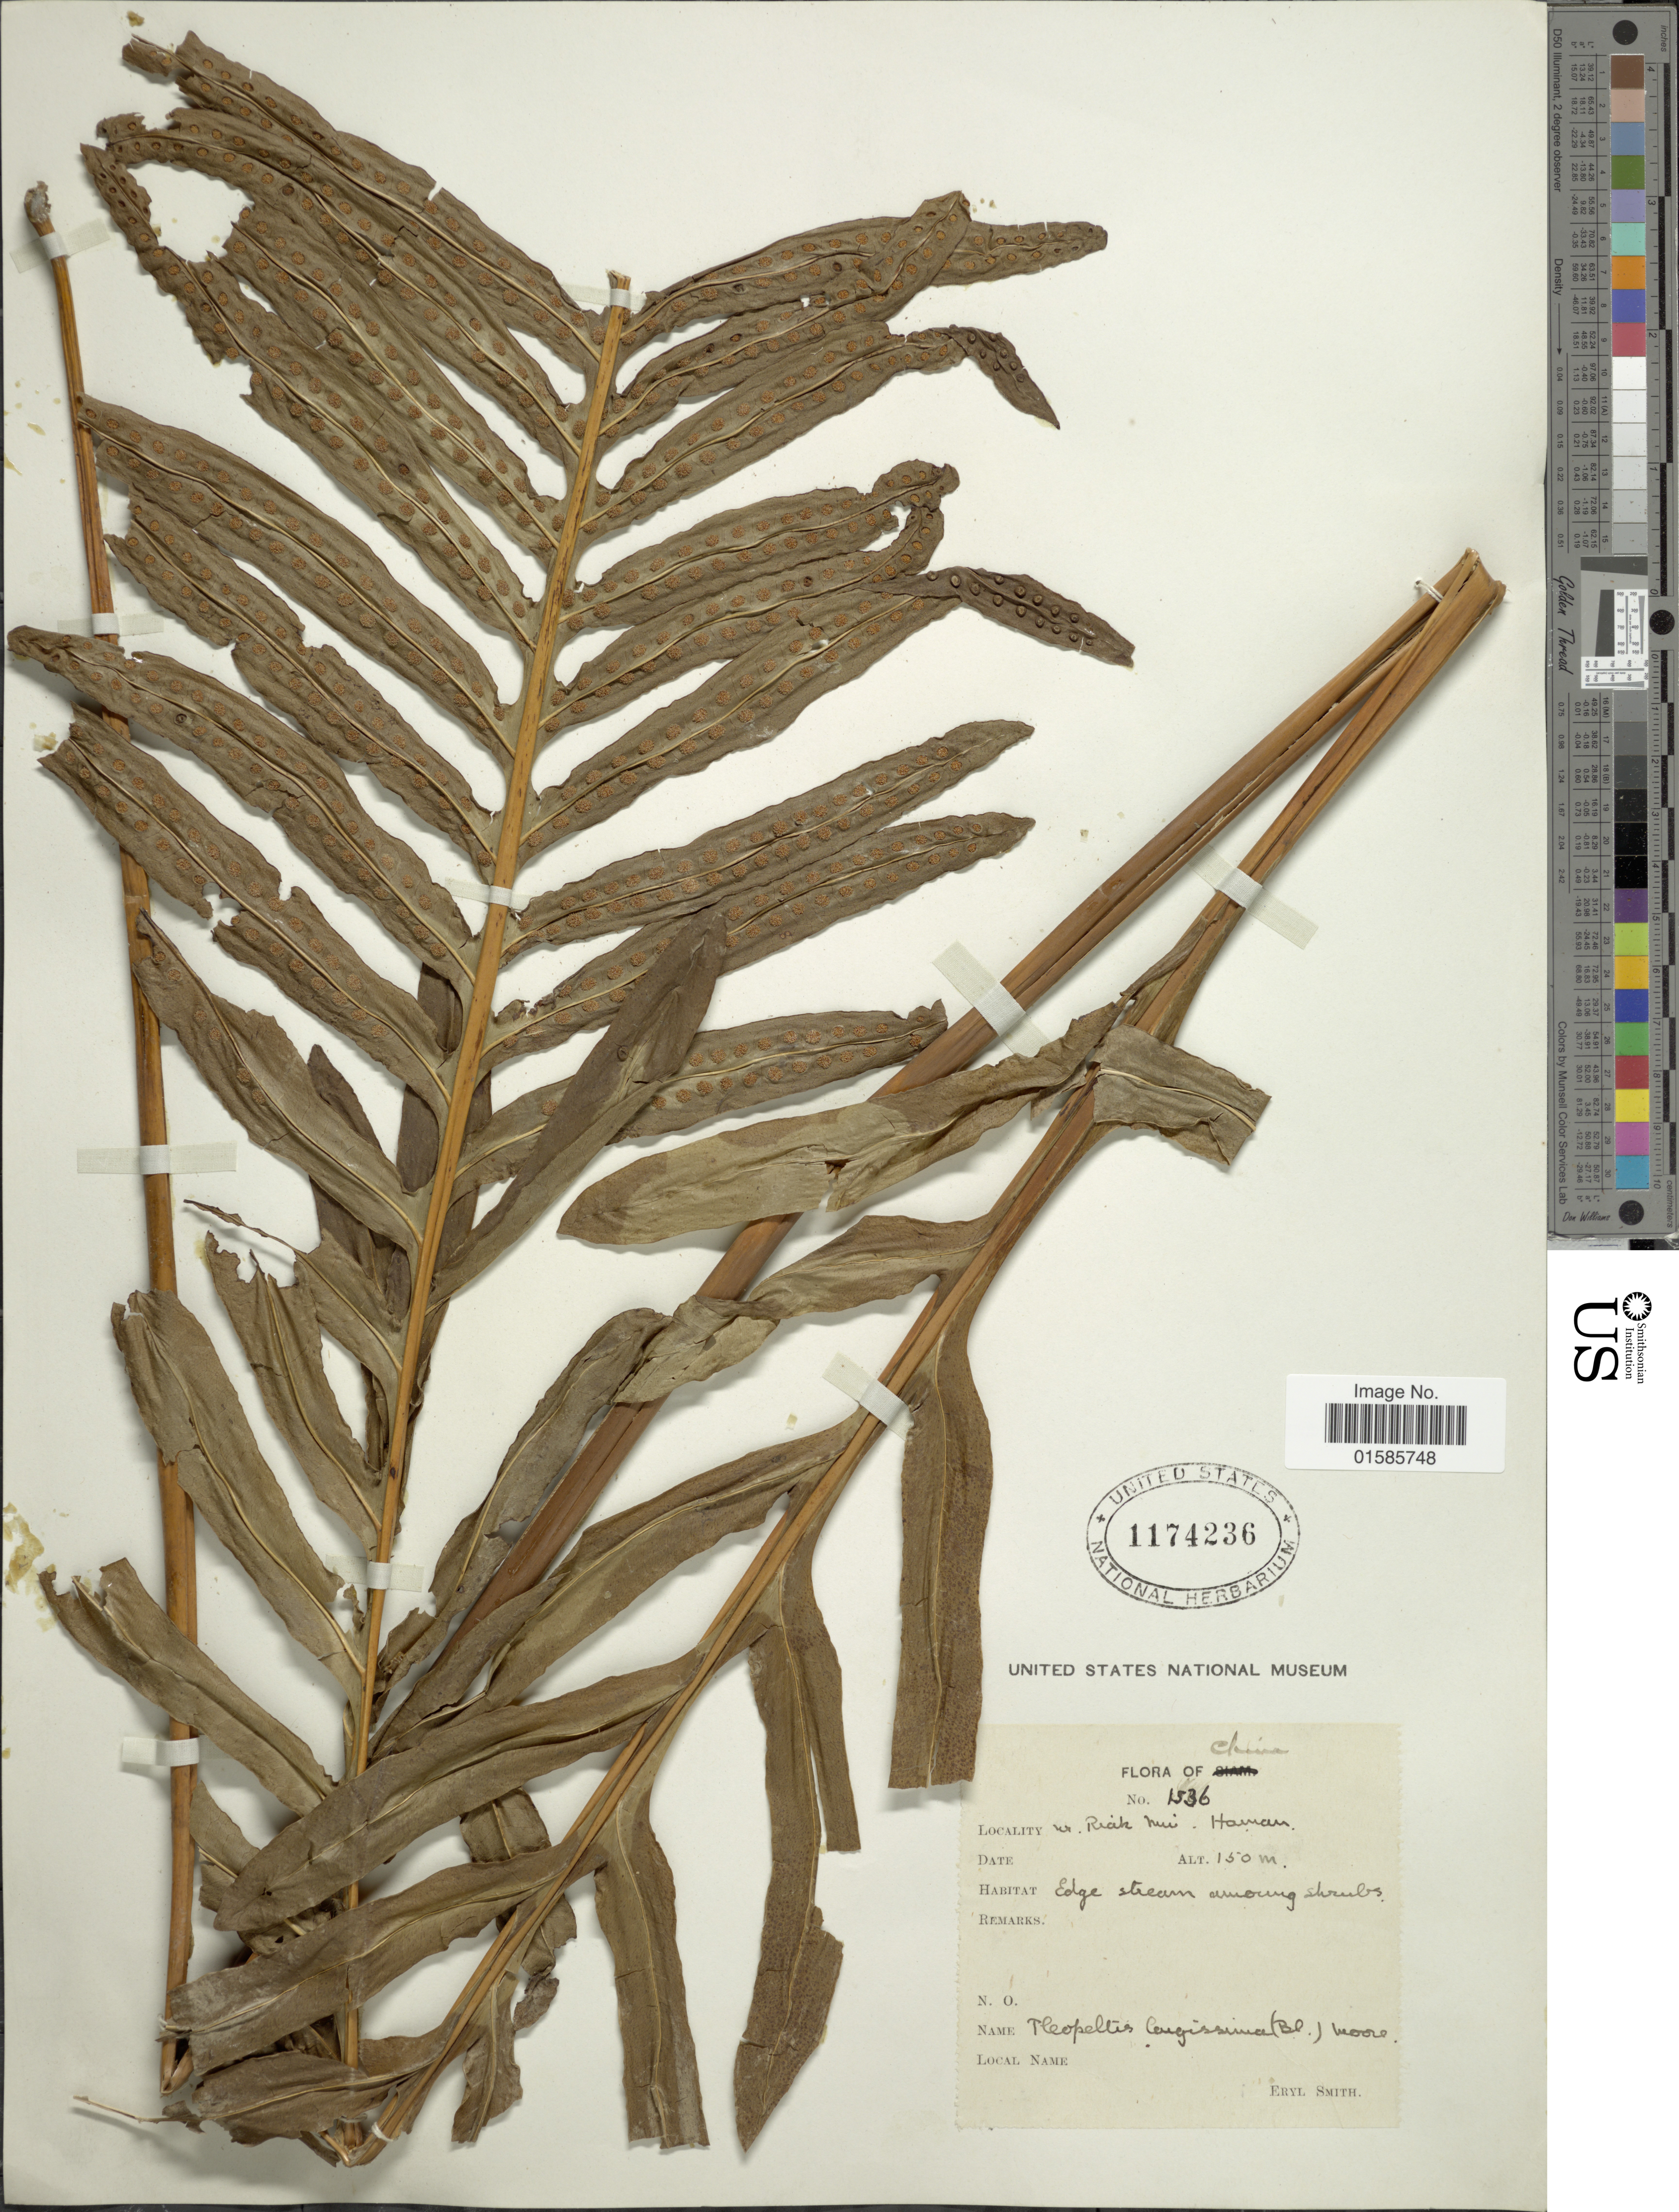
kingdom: Plantae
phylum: Tracheophyta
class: Polypodiopsida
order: Polypodiales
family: Polypodiaceae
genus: Microsorum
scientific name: Microsorum longissimum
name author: Fée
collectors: E. Smith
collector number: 1536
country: China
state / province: Hainan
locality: [illegible text] Riak [interpreted]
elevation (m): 150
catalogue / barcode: US 1174236